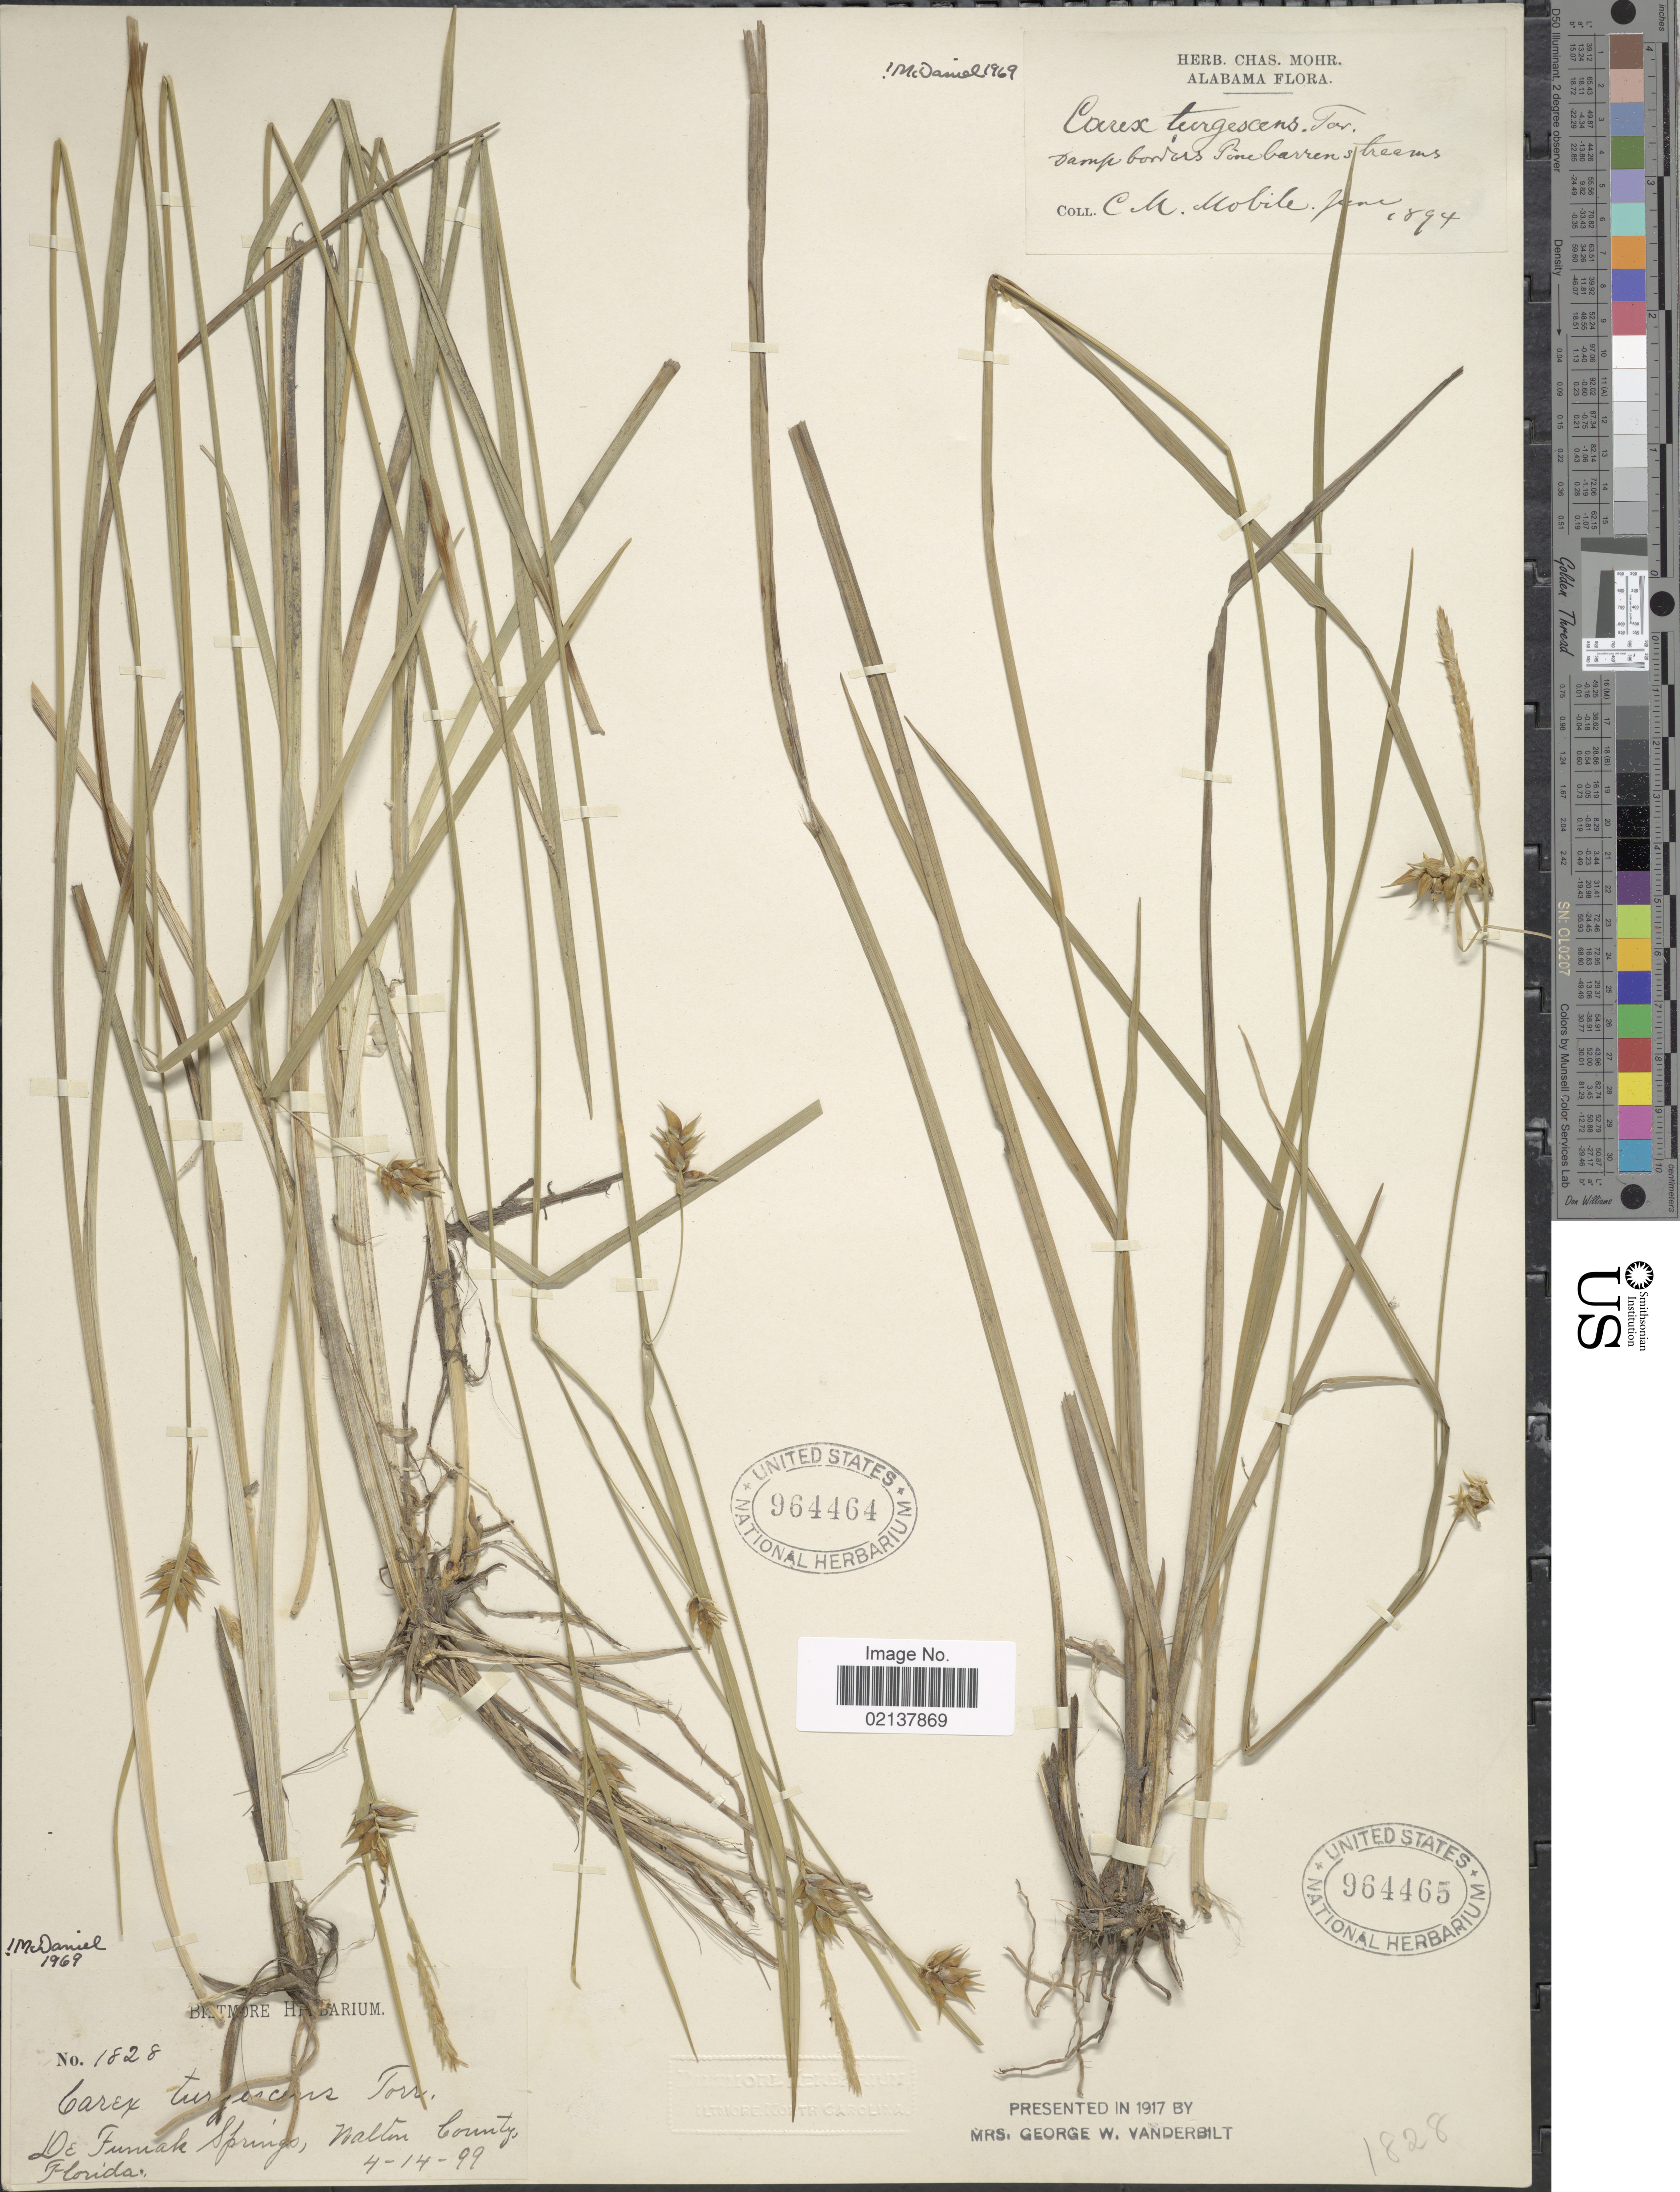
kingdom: Plantae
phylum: Tracheophyta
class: Liliopsida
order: Poales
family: Cyperaceae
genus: Carex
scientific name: Carex turgescens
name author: Torr.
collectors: ex herb. C. Mohr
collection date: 1894-06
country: United States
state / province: Alabama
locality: Damp borders Pine barren streams, Mobile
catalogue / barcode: US 964465-2